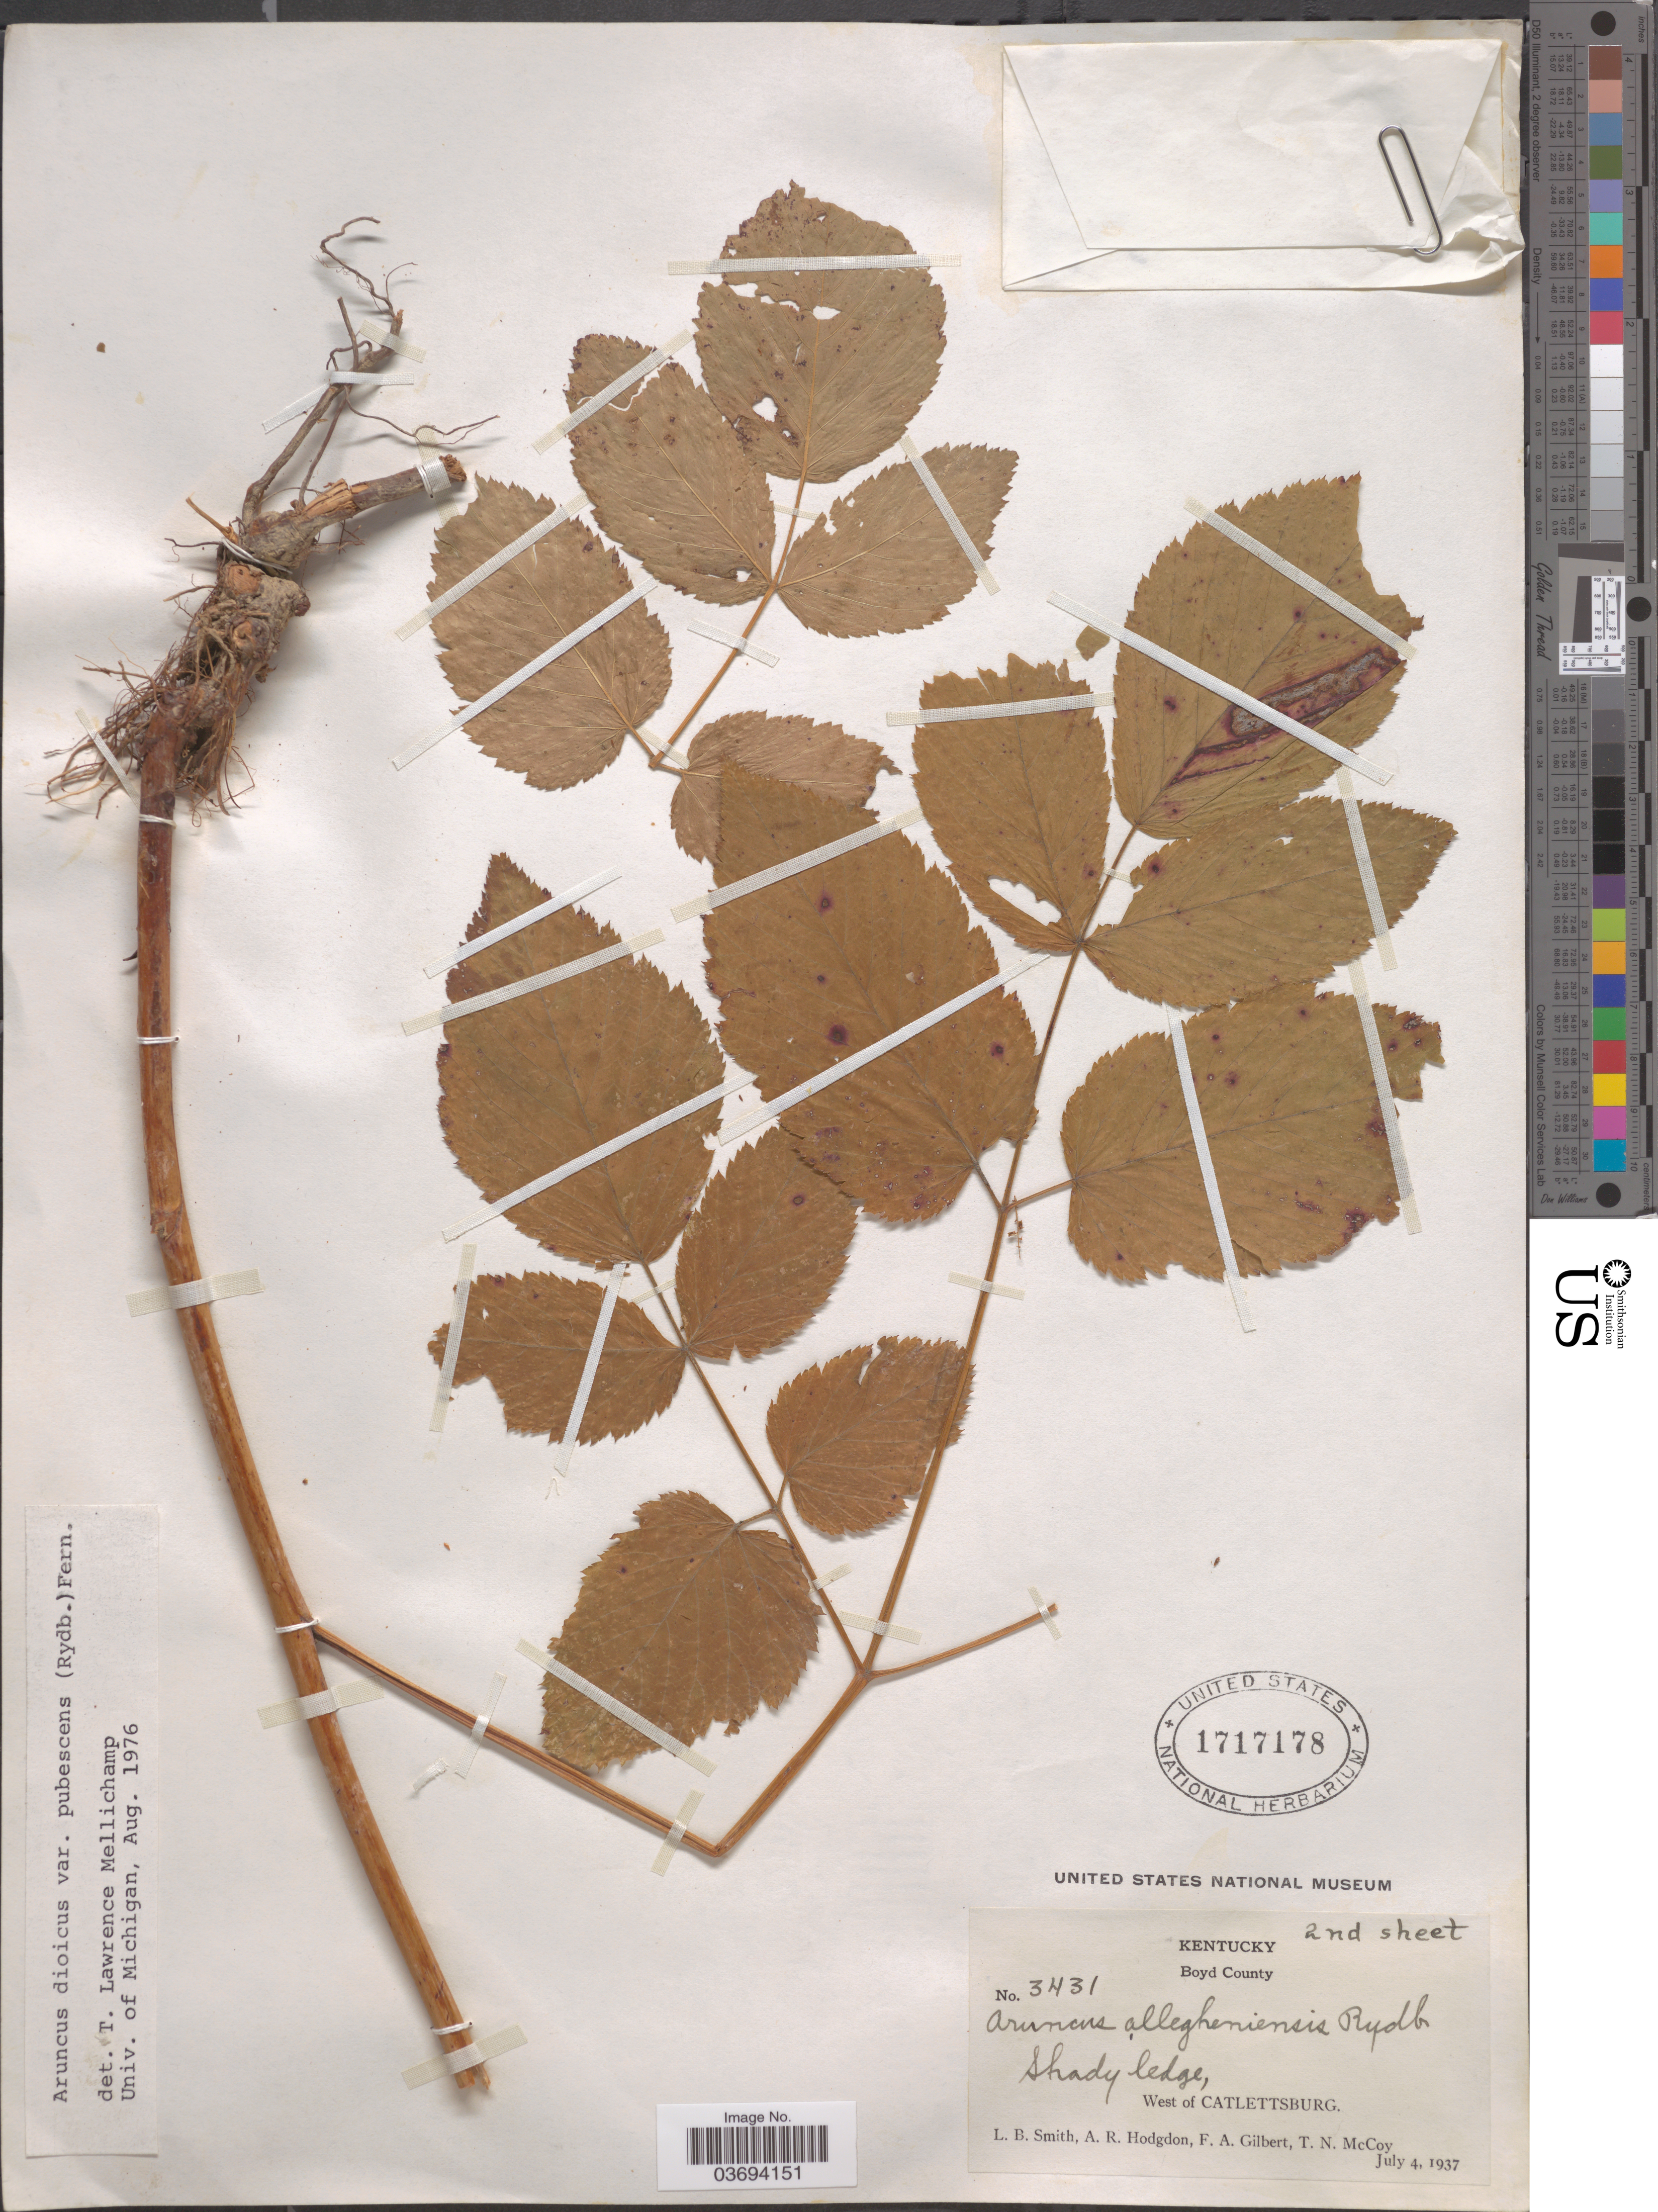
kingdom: Plantae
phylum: Tracheophyta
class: Magnoliopsida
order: Rosales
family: Rosaceae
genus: Aruncus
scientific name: Aruncus dioicus var. pubescens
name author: (Rydb.) Fernald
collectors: L. Smith, A. R. Hodgdon, F. A. Gilbert & T. N. McCoy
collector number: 3431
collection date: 1937-07-04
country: United States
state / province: Kentucky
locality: Boyd County. West of Catlettsburg.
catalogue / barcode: US 1717178